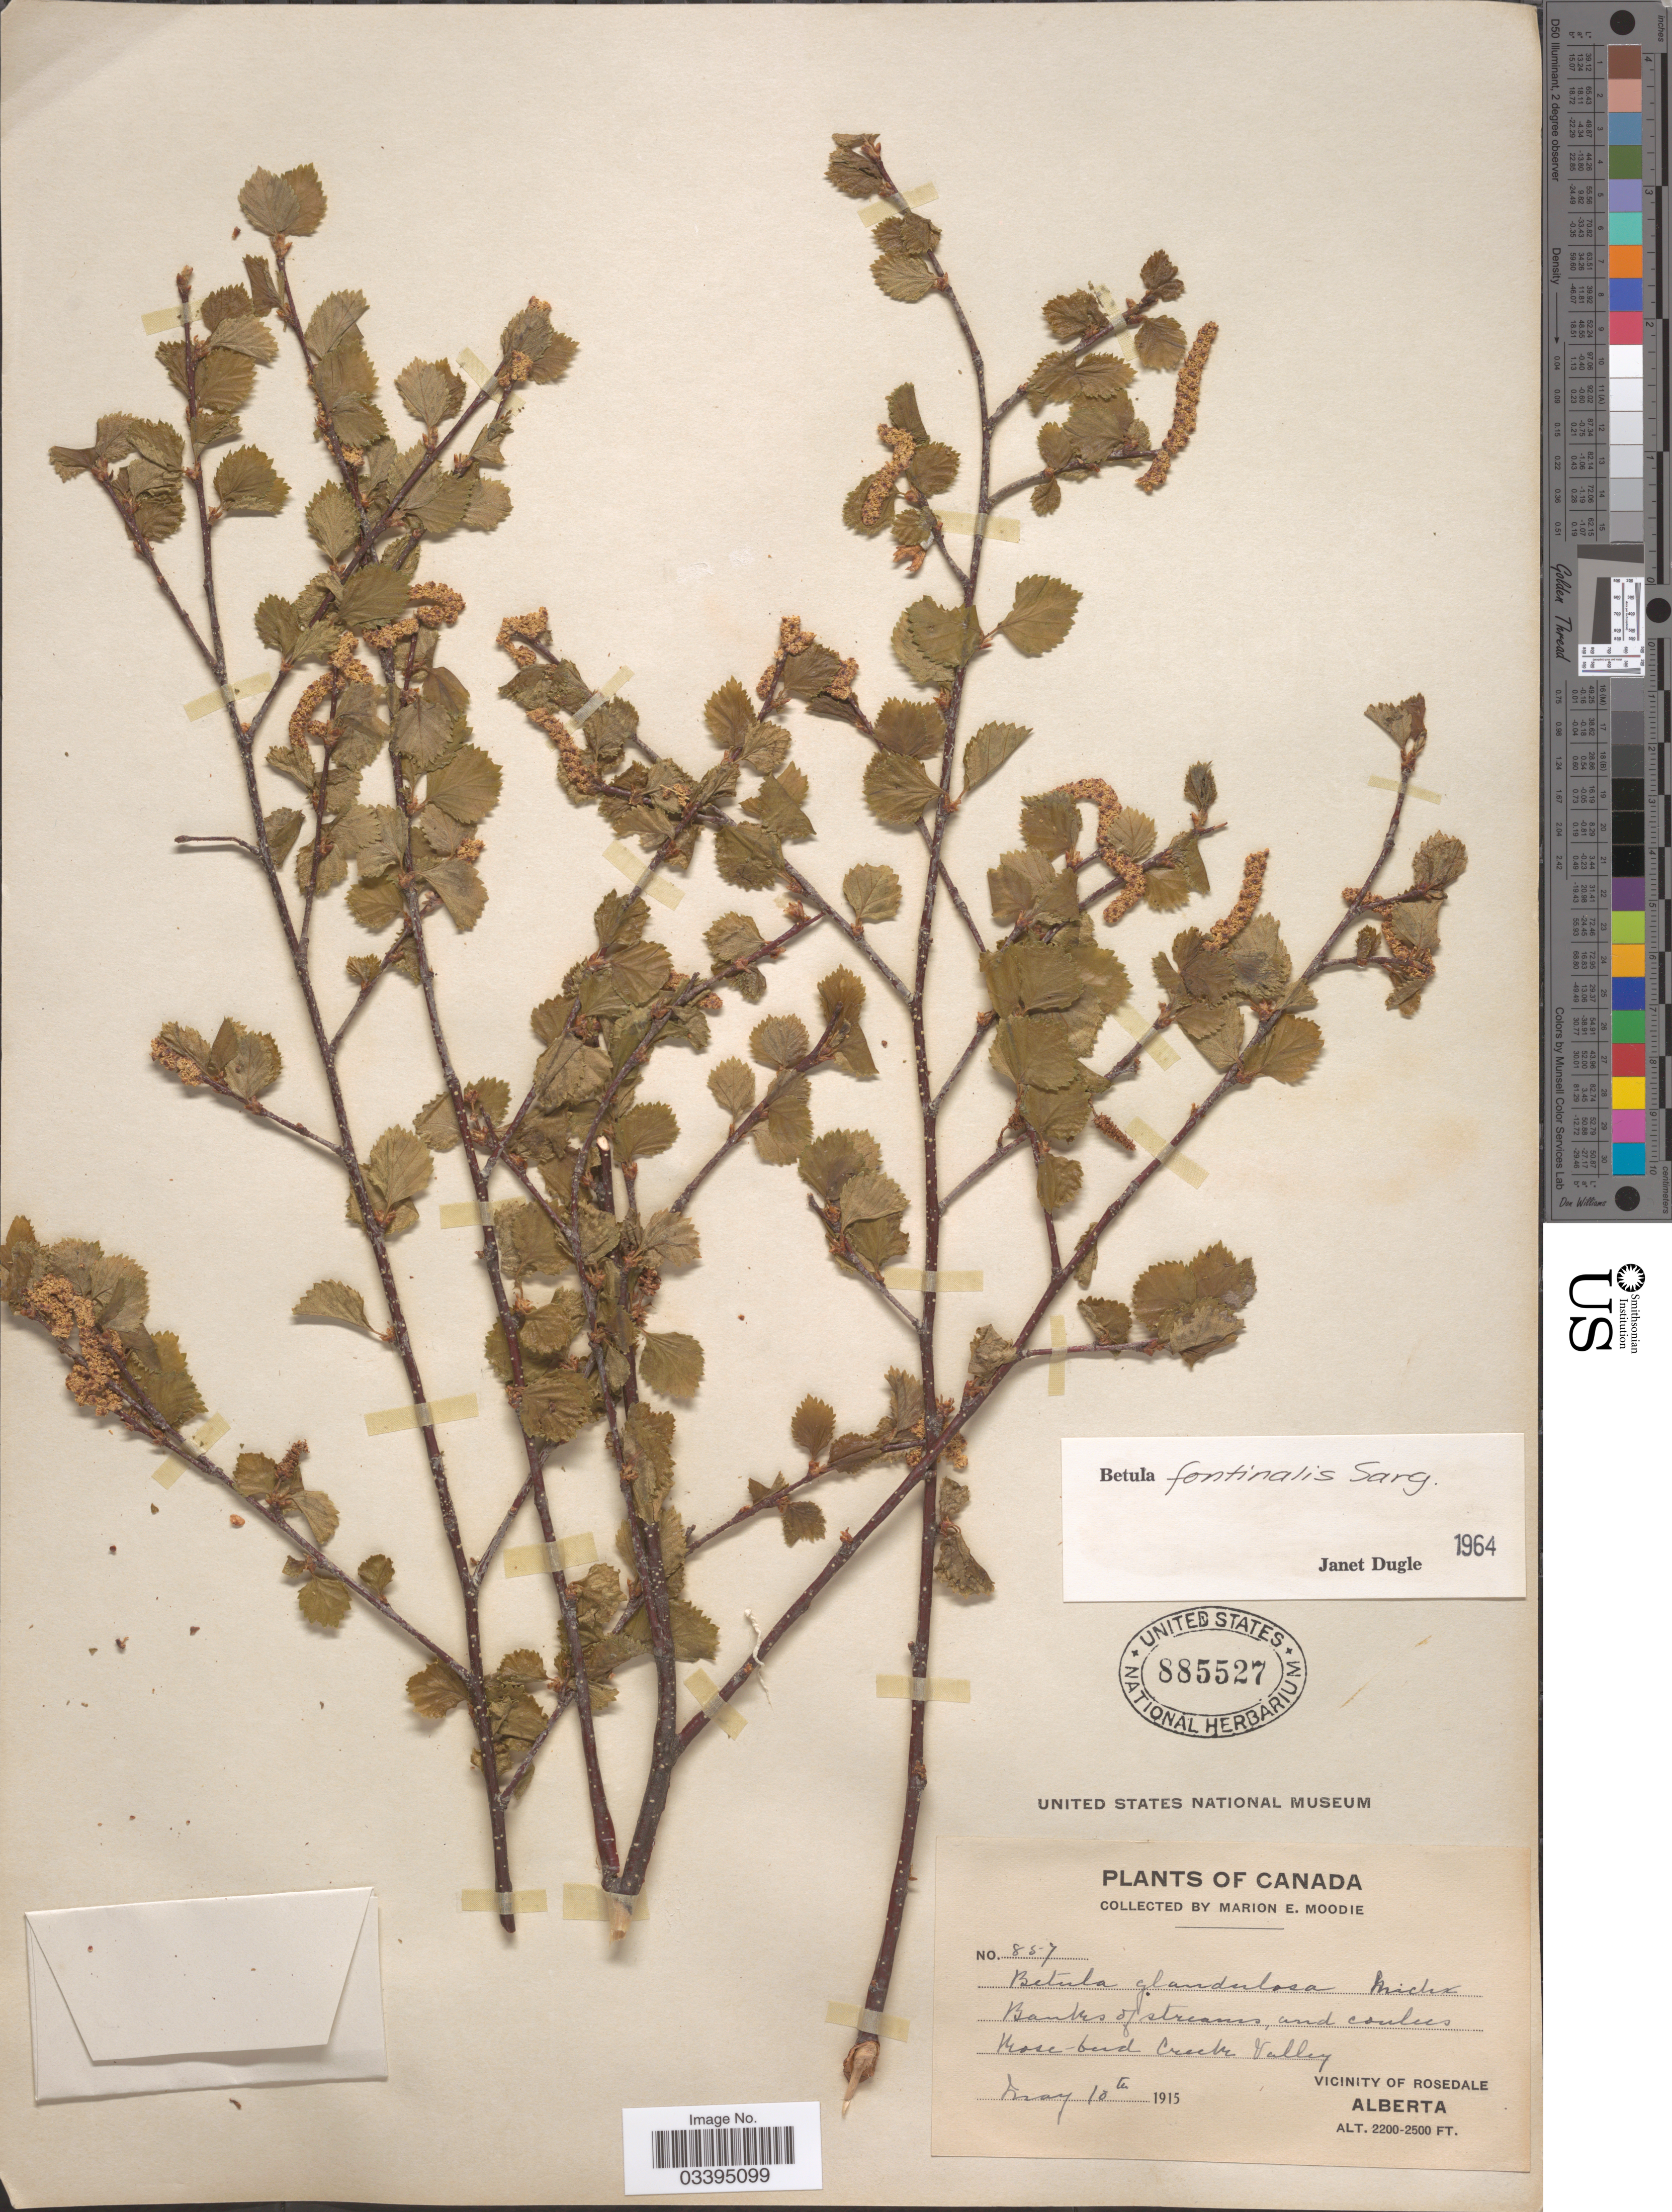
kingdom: Plantae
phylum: Tracheophyta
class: Magnoliopsida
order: Fagales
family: Betulaceae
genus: Betula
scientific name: Betula fontinalis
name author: Sarg.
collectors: M. E. Moodie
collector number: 857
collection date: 1915-05-10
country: Canada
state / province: Alberta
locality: Rose-bud Creek Valley. Vicinity of Rosedale.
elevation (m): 671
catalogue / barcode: US 885527